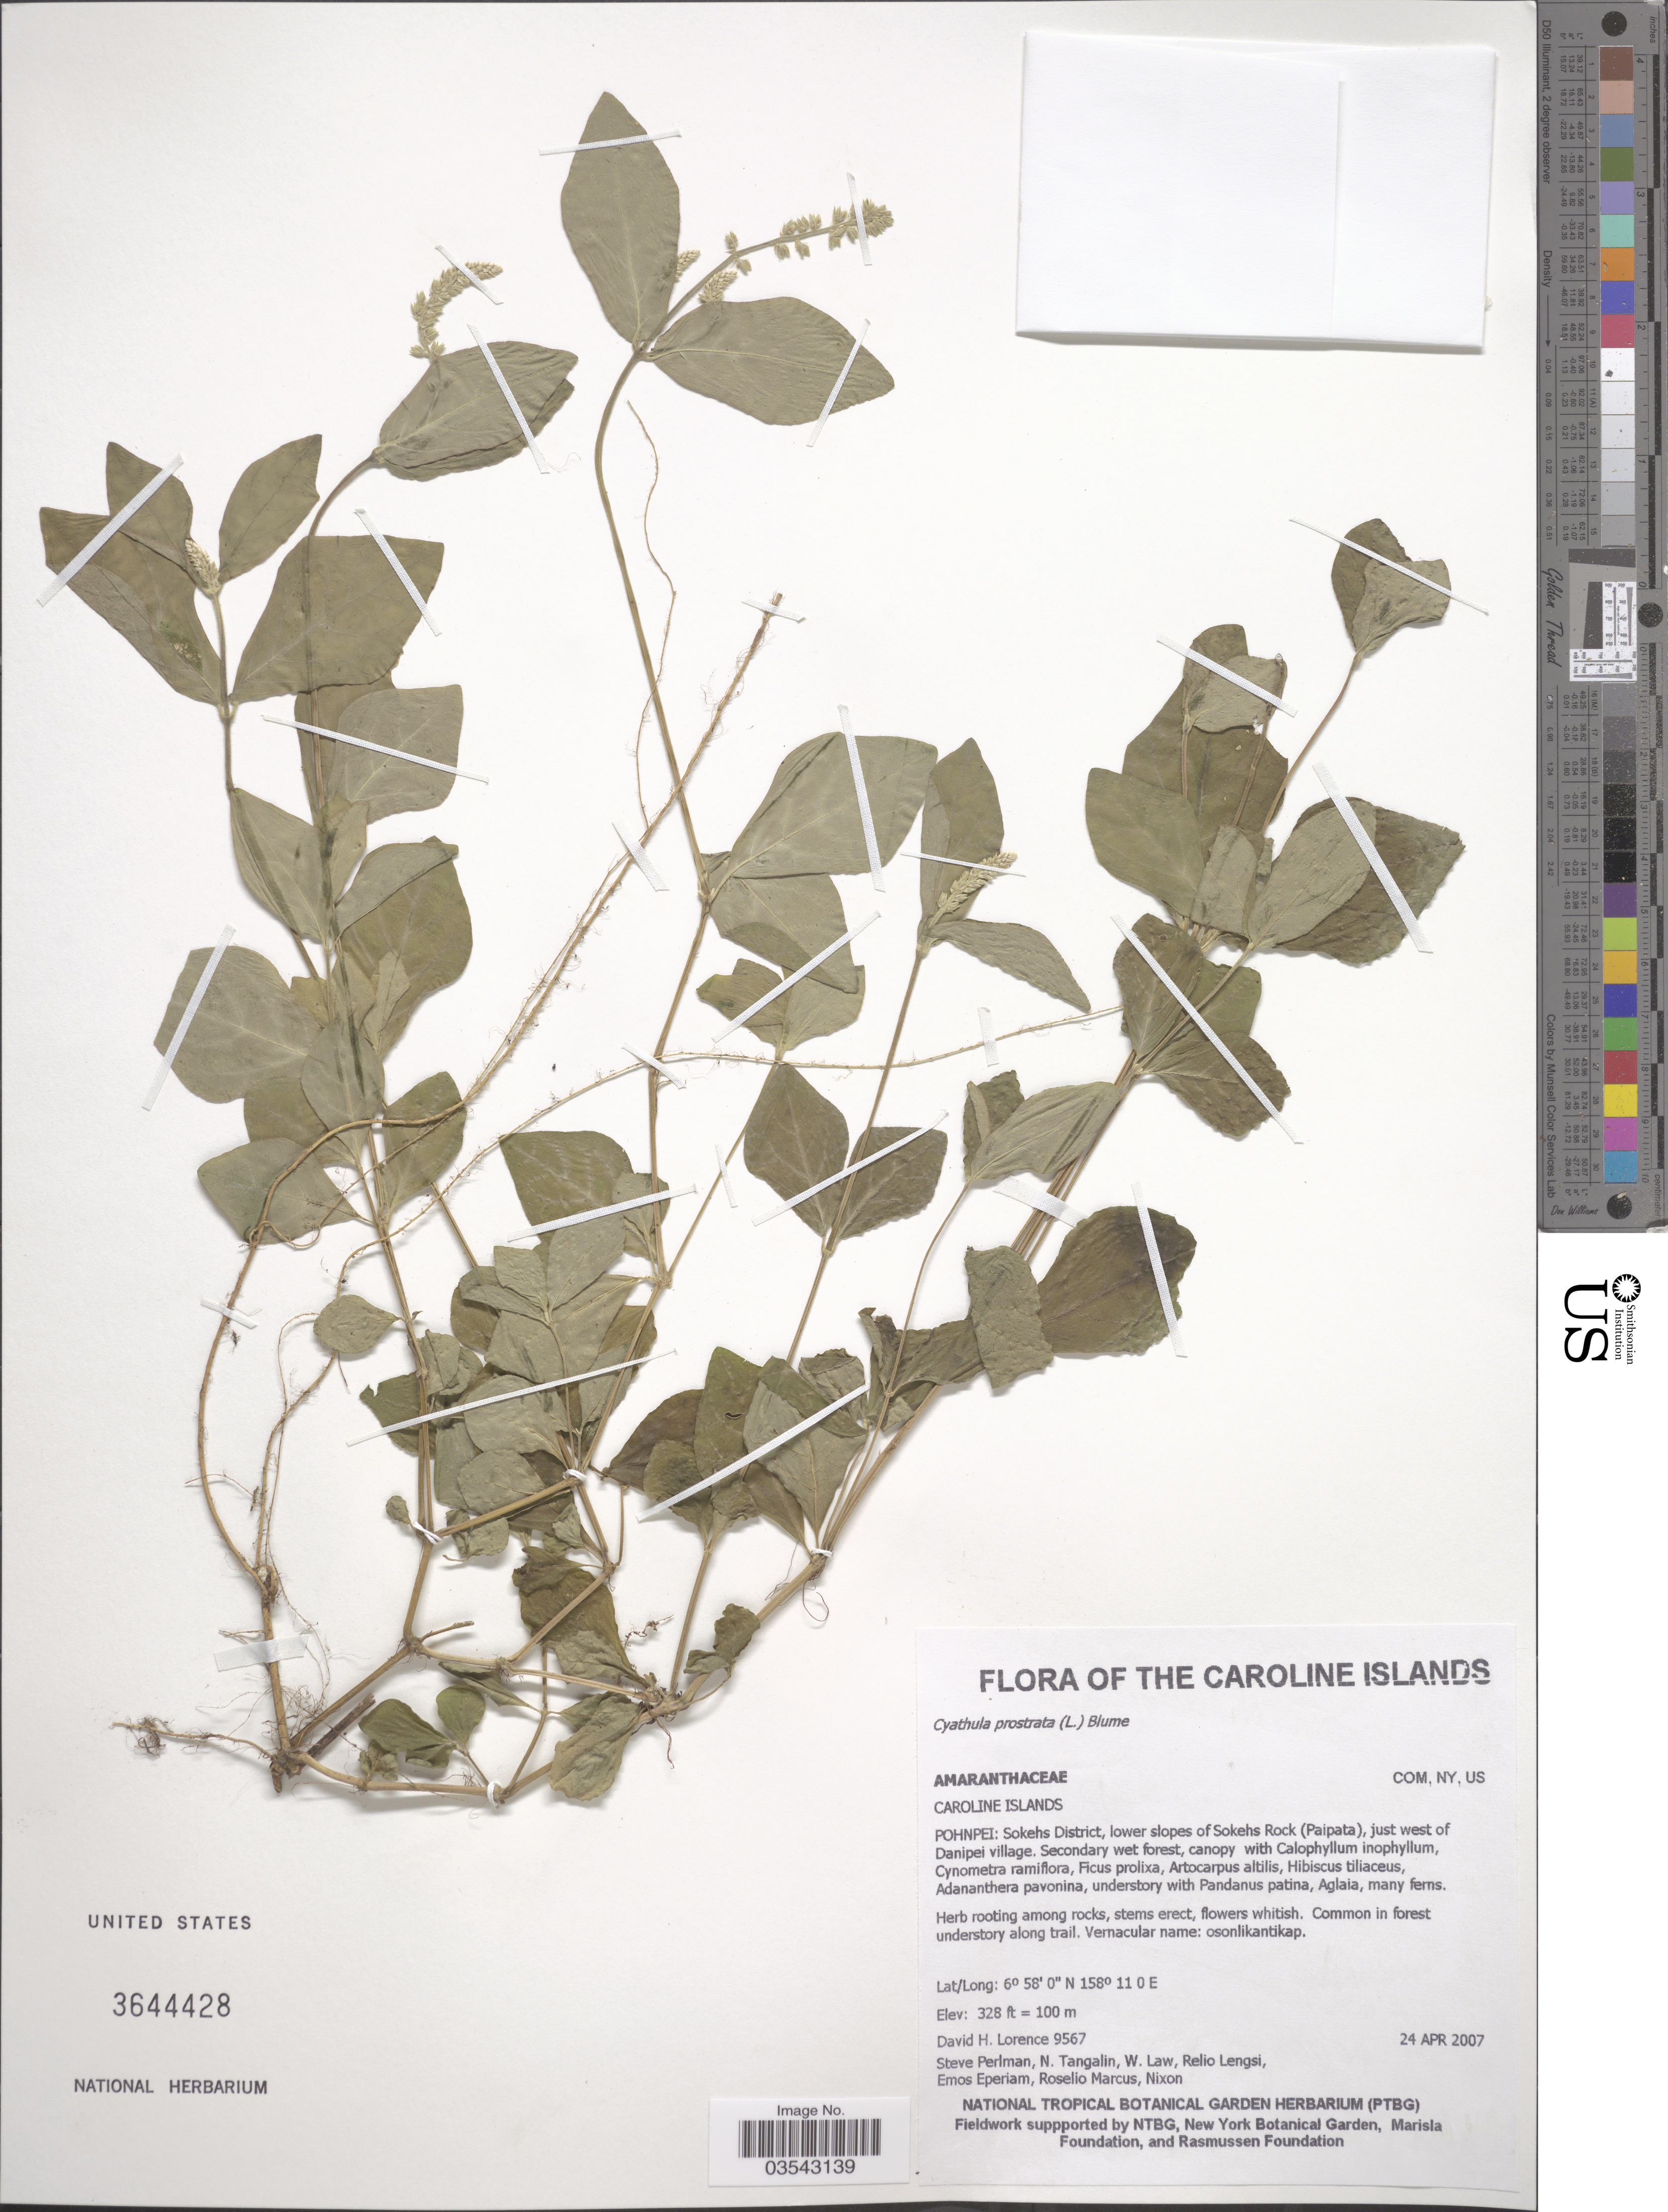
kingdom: Plantae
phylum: Tracheophyta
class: Magnoliopsida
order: Caryophyllales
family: Amaranthaceae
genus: Cyathula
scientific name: Cyathula sp.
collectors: S. Perlman, N. Tangalin, W. Law, R. Lengsi & et al.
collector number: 9567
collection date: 2007-04-24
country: Micronesia, Federated States of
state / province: Pohnpei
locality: The Caroline Islands. Sokehs District, lower slopes of Sokehs Rock (Paipata), just west of Danipei village.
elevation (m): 100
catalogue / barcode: US 3644428